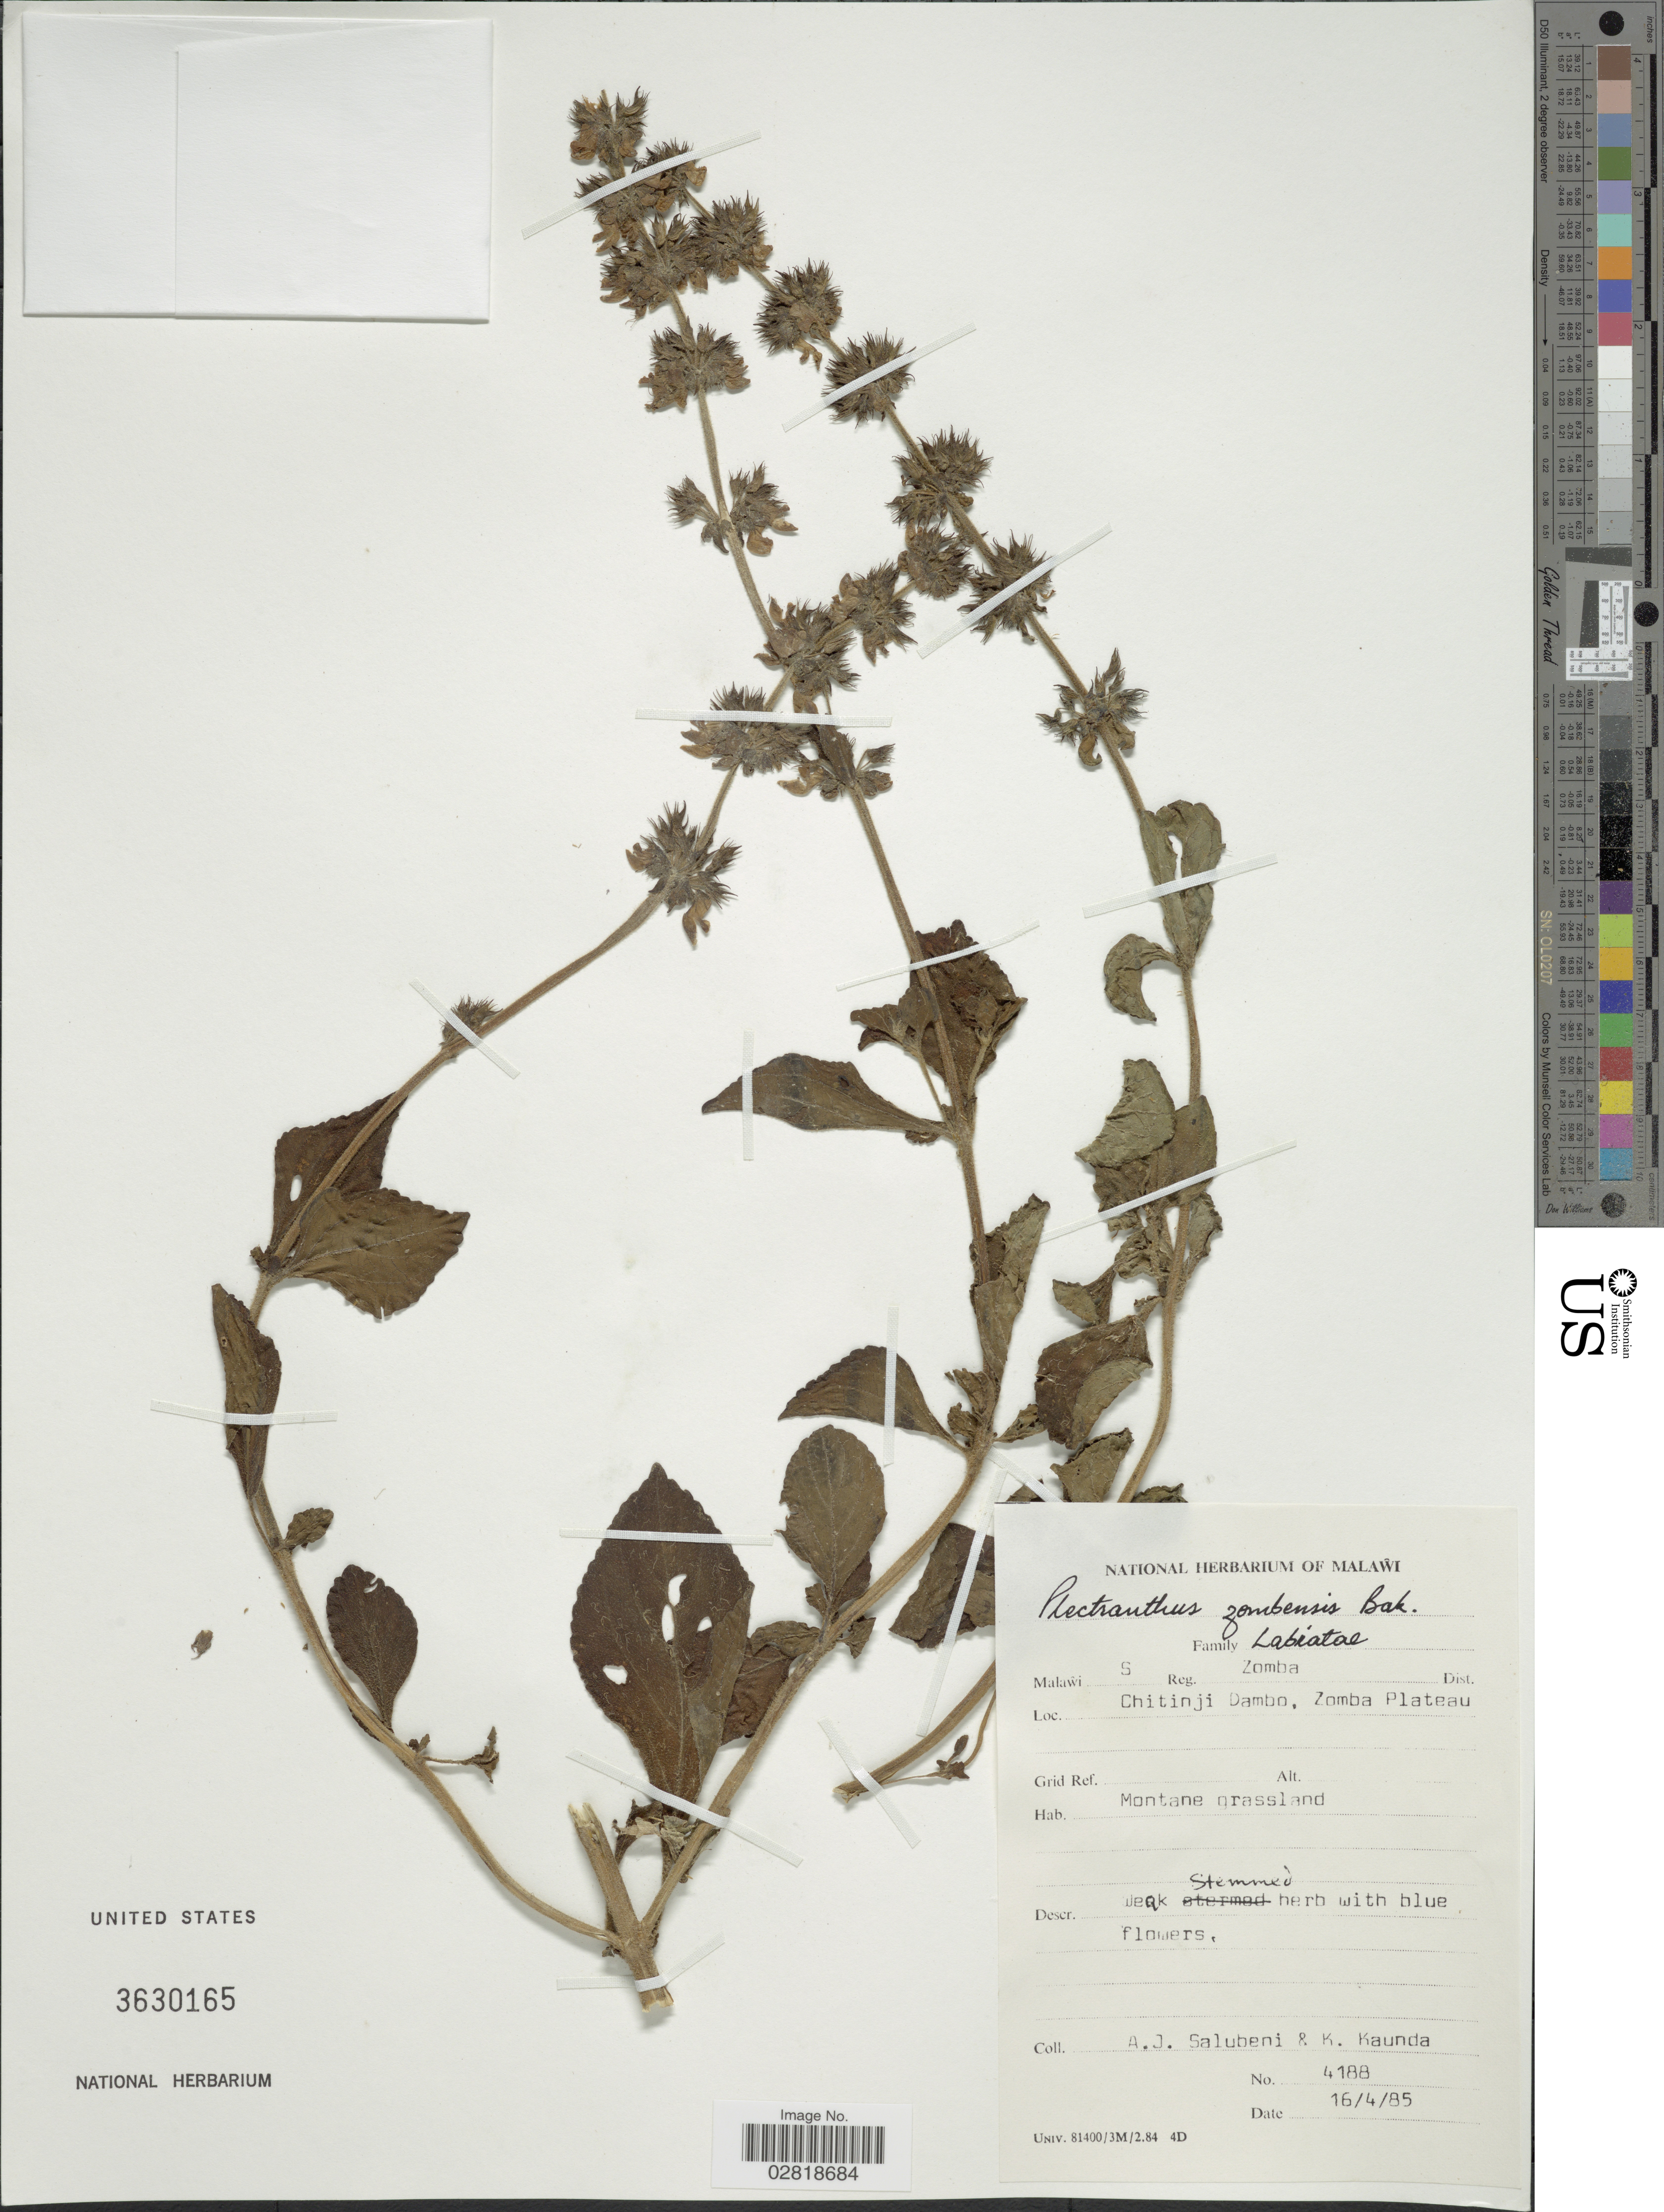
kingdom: Plantae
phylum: Tracheophyta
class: Magnoliopsida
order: Lamiales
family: Lamiaceae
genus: Plectranthus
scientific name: Plectranthus zombensis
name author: Baker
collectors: A. J. Salubeni & K. Kaunda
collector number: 4188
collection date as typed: Transcribed d/m/y: 16/4/85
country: Malawi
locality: S. Reg. Zomba Dist. Chitinji Dambo, Zomba Plateau.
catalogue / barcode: US 3630165